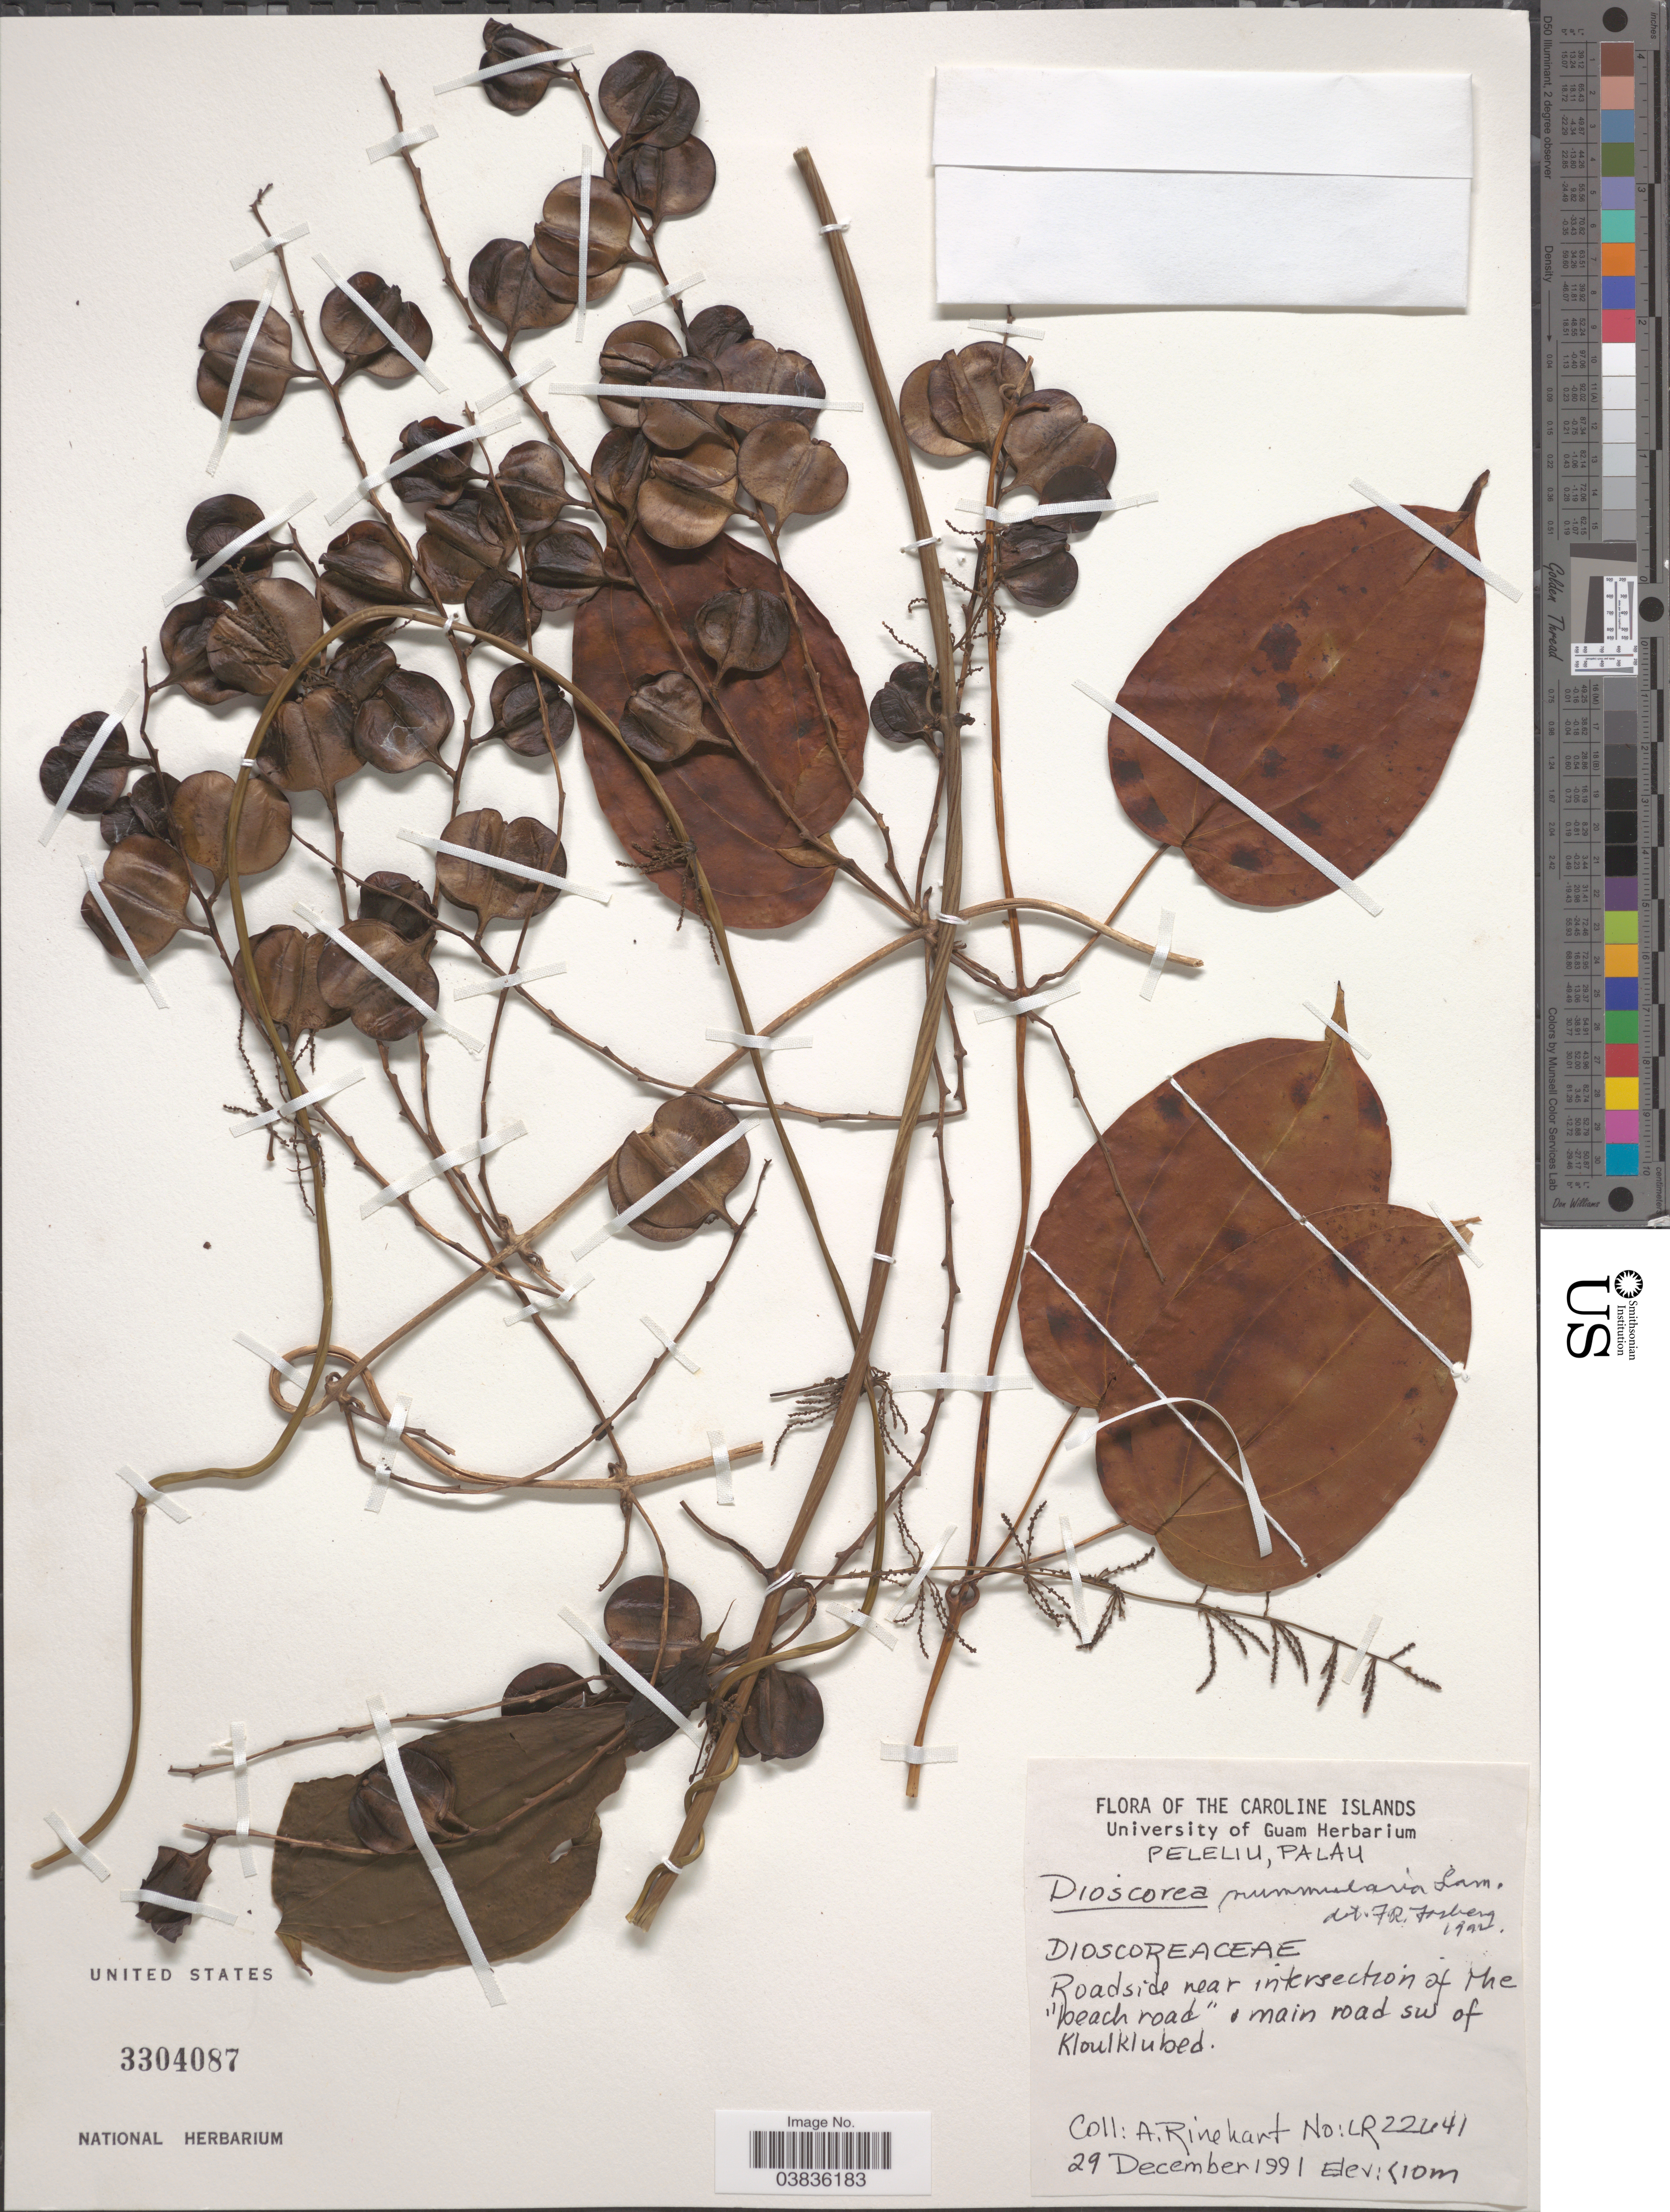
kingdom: Plantae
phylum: Tracheophyta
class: Liliopsida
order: Dioscoreales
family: Dioscoreaceae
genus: Dioscorea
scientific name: Dioscorea nummularia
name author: Lam.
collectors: A. Rinehart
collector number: LR22641*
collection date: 1991-12-29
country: Palau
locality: Peleliu, Palau. [unsure placement] Roadside near intersection of the "peach road" 1 main road sw of Kloulklubed.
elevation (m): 10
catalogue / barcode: US 3304087